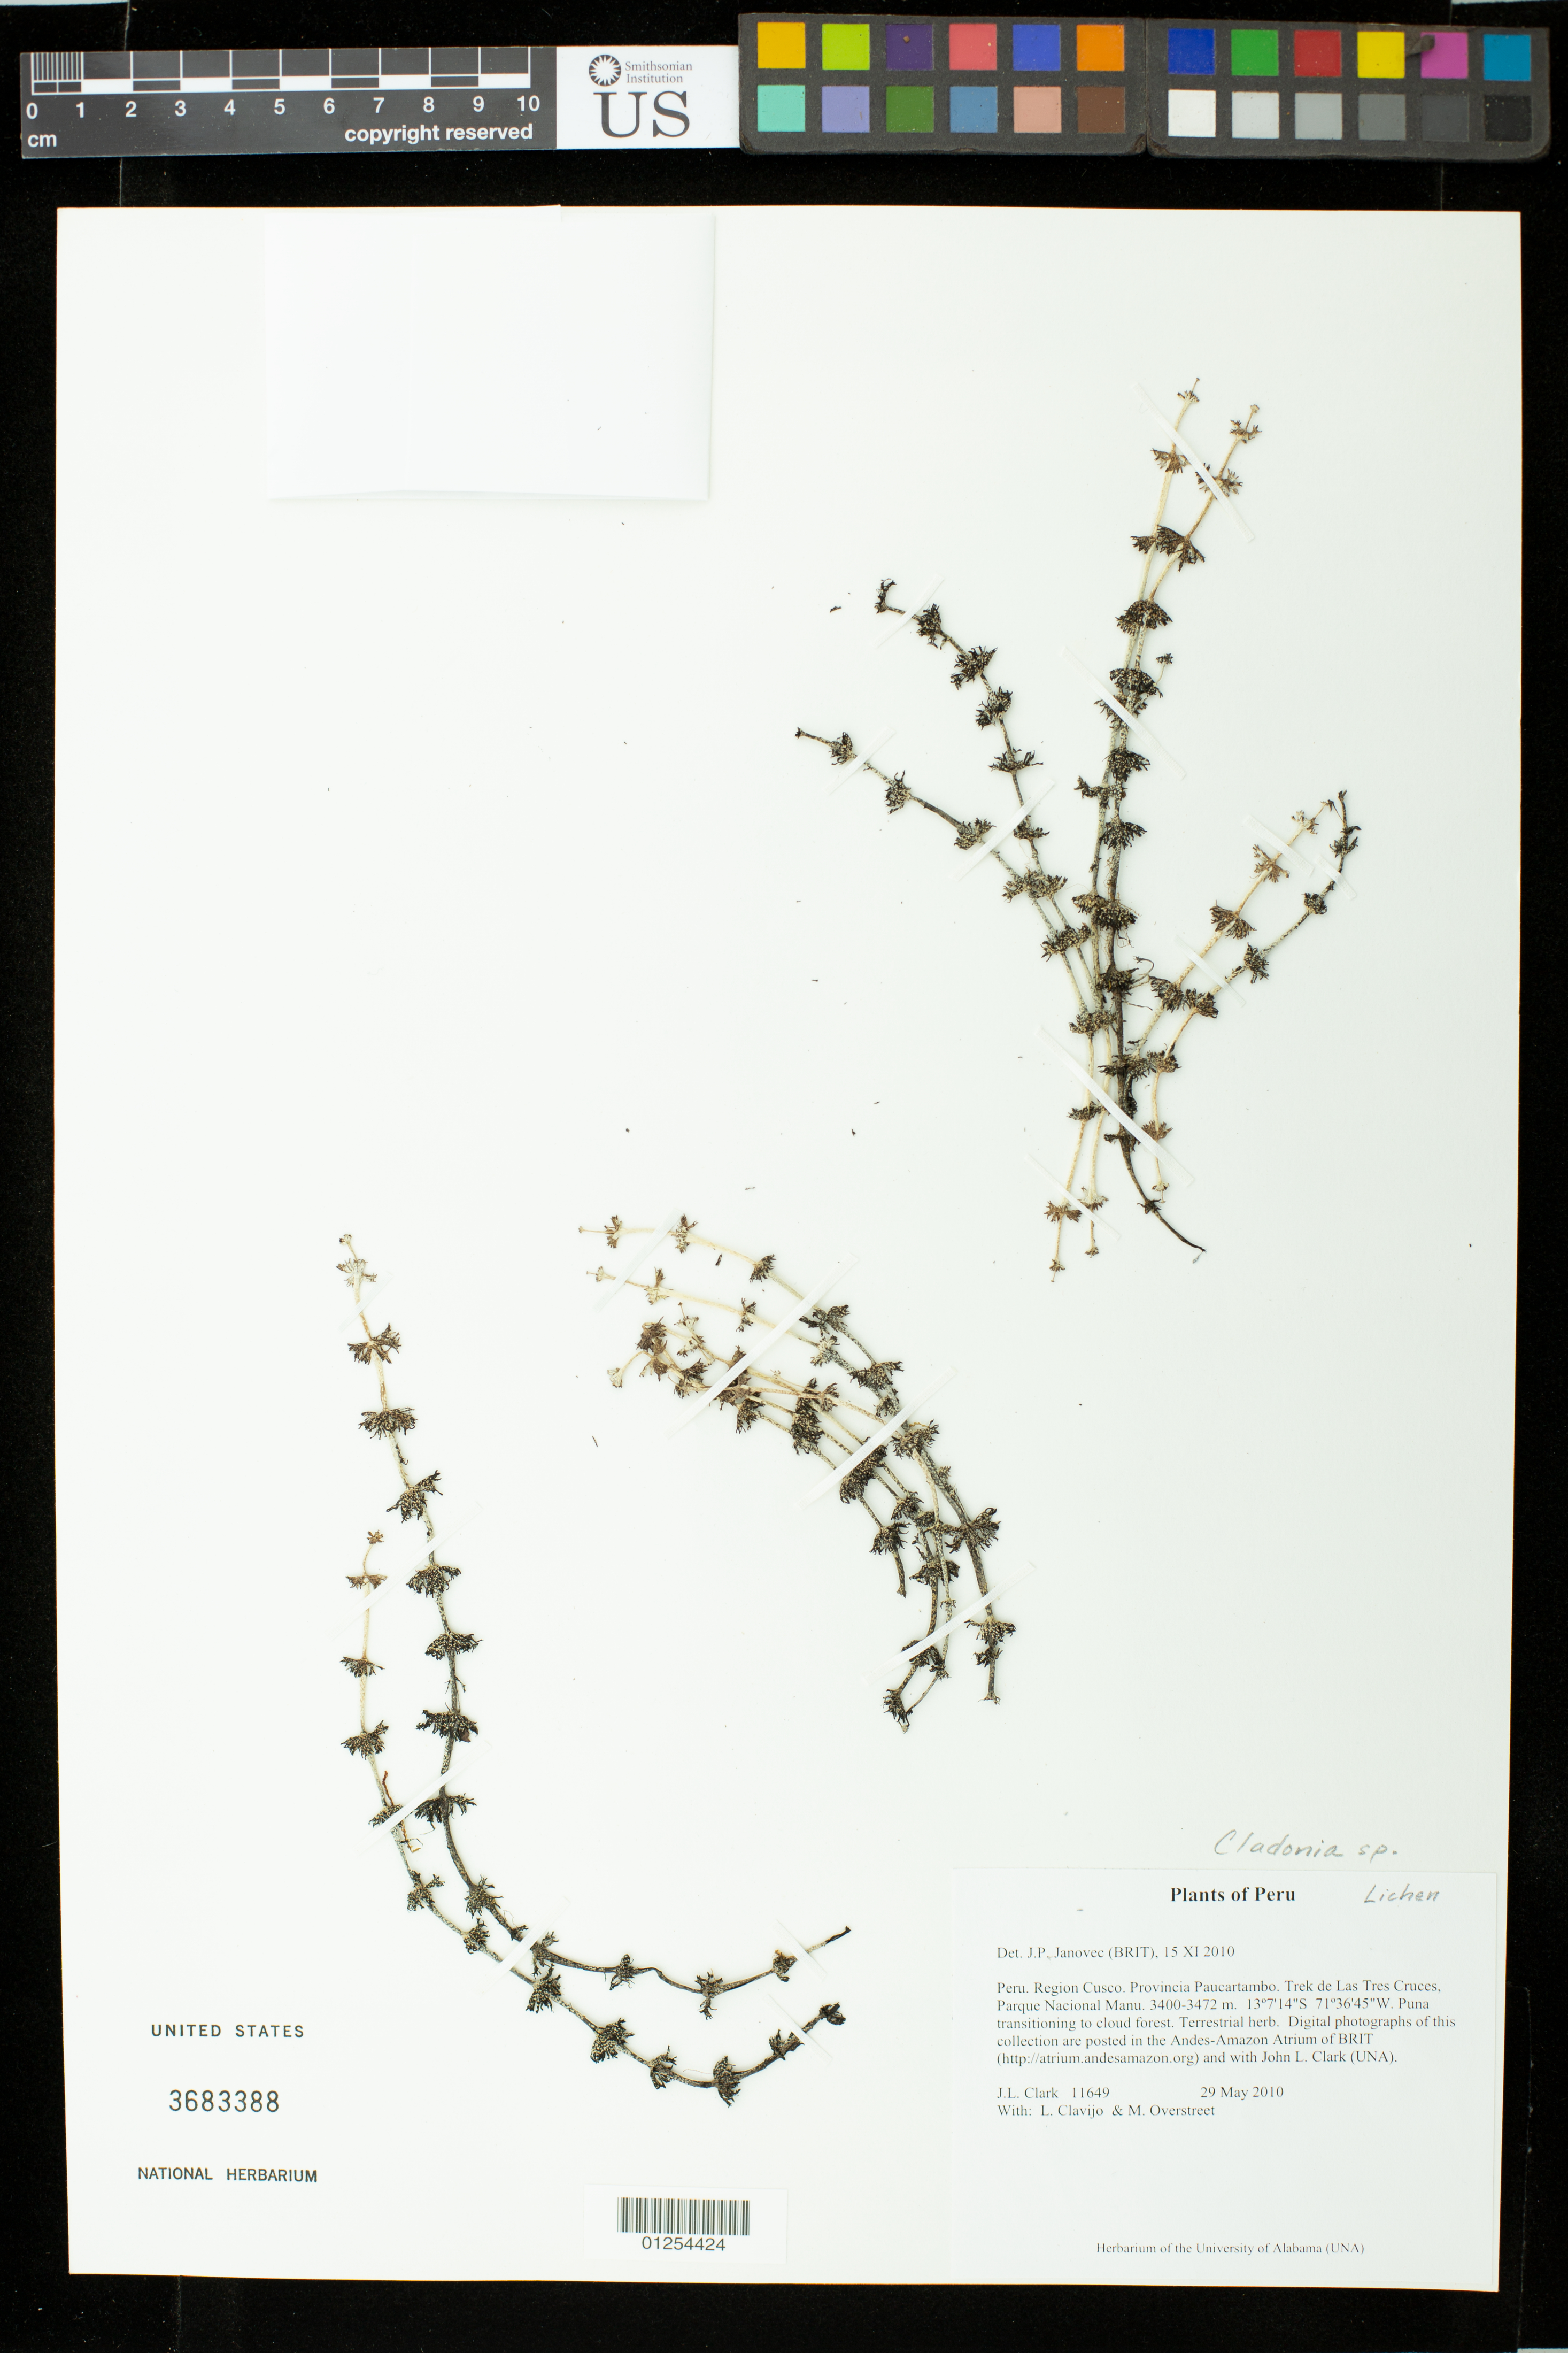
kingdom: Fungi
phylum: Ascomycota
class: Lecanoromycetes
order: Lecanorales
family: Cladoniaceae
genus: Cladonia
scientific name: Cladonia sp.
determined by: Janovee, J.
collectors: J. L. Clark, L. Clavijo & M. Overstreet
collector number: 11649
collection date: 2010-05-29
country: Peru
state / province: Cusco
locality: Peru. Region Cusco. Provincia Paucartambo. Trek de Las Tres Cruces, Parque Nacional Manu.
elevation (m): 2500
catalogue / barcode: US 3683388